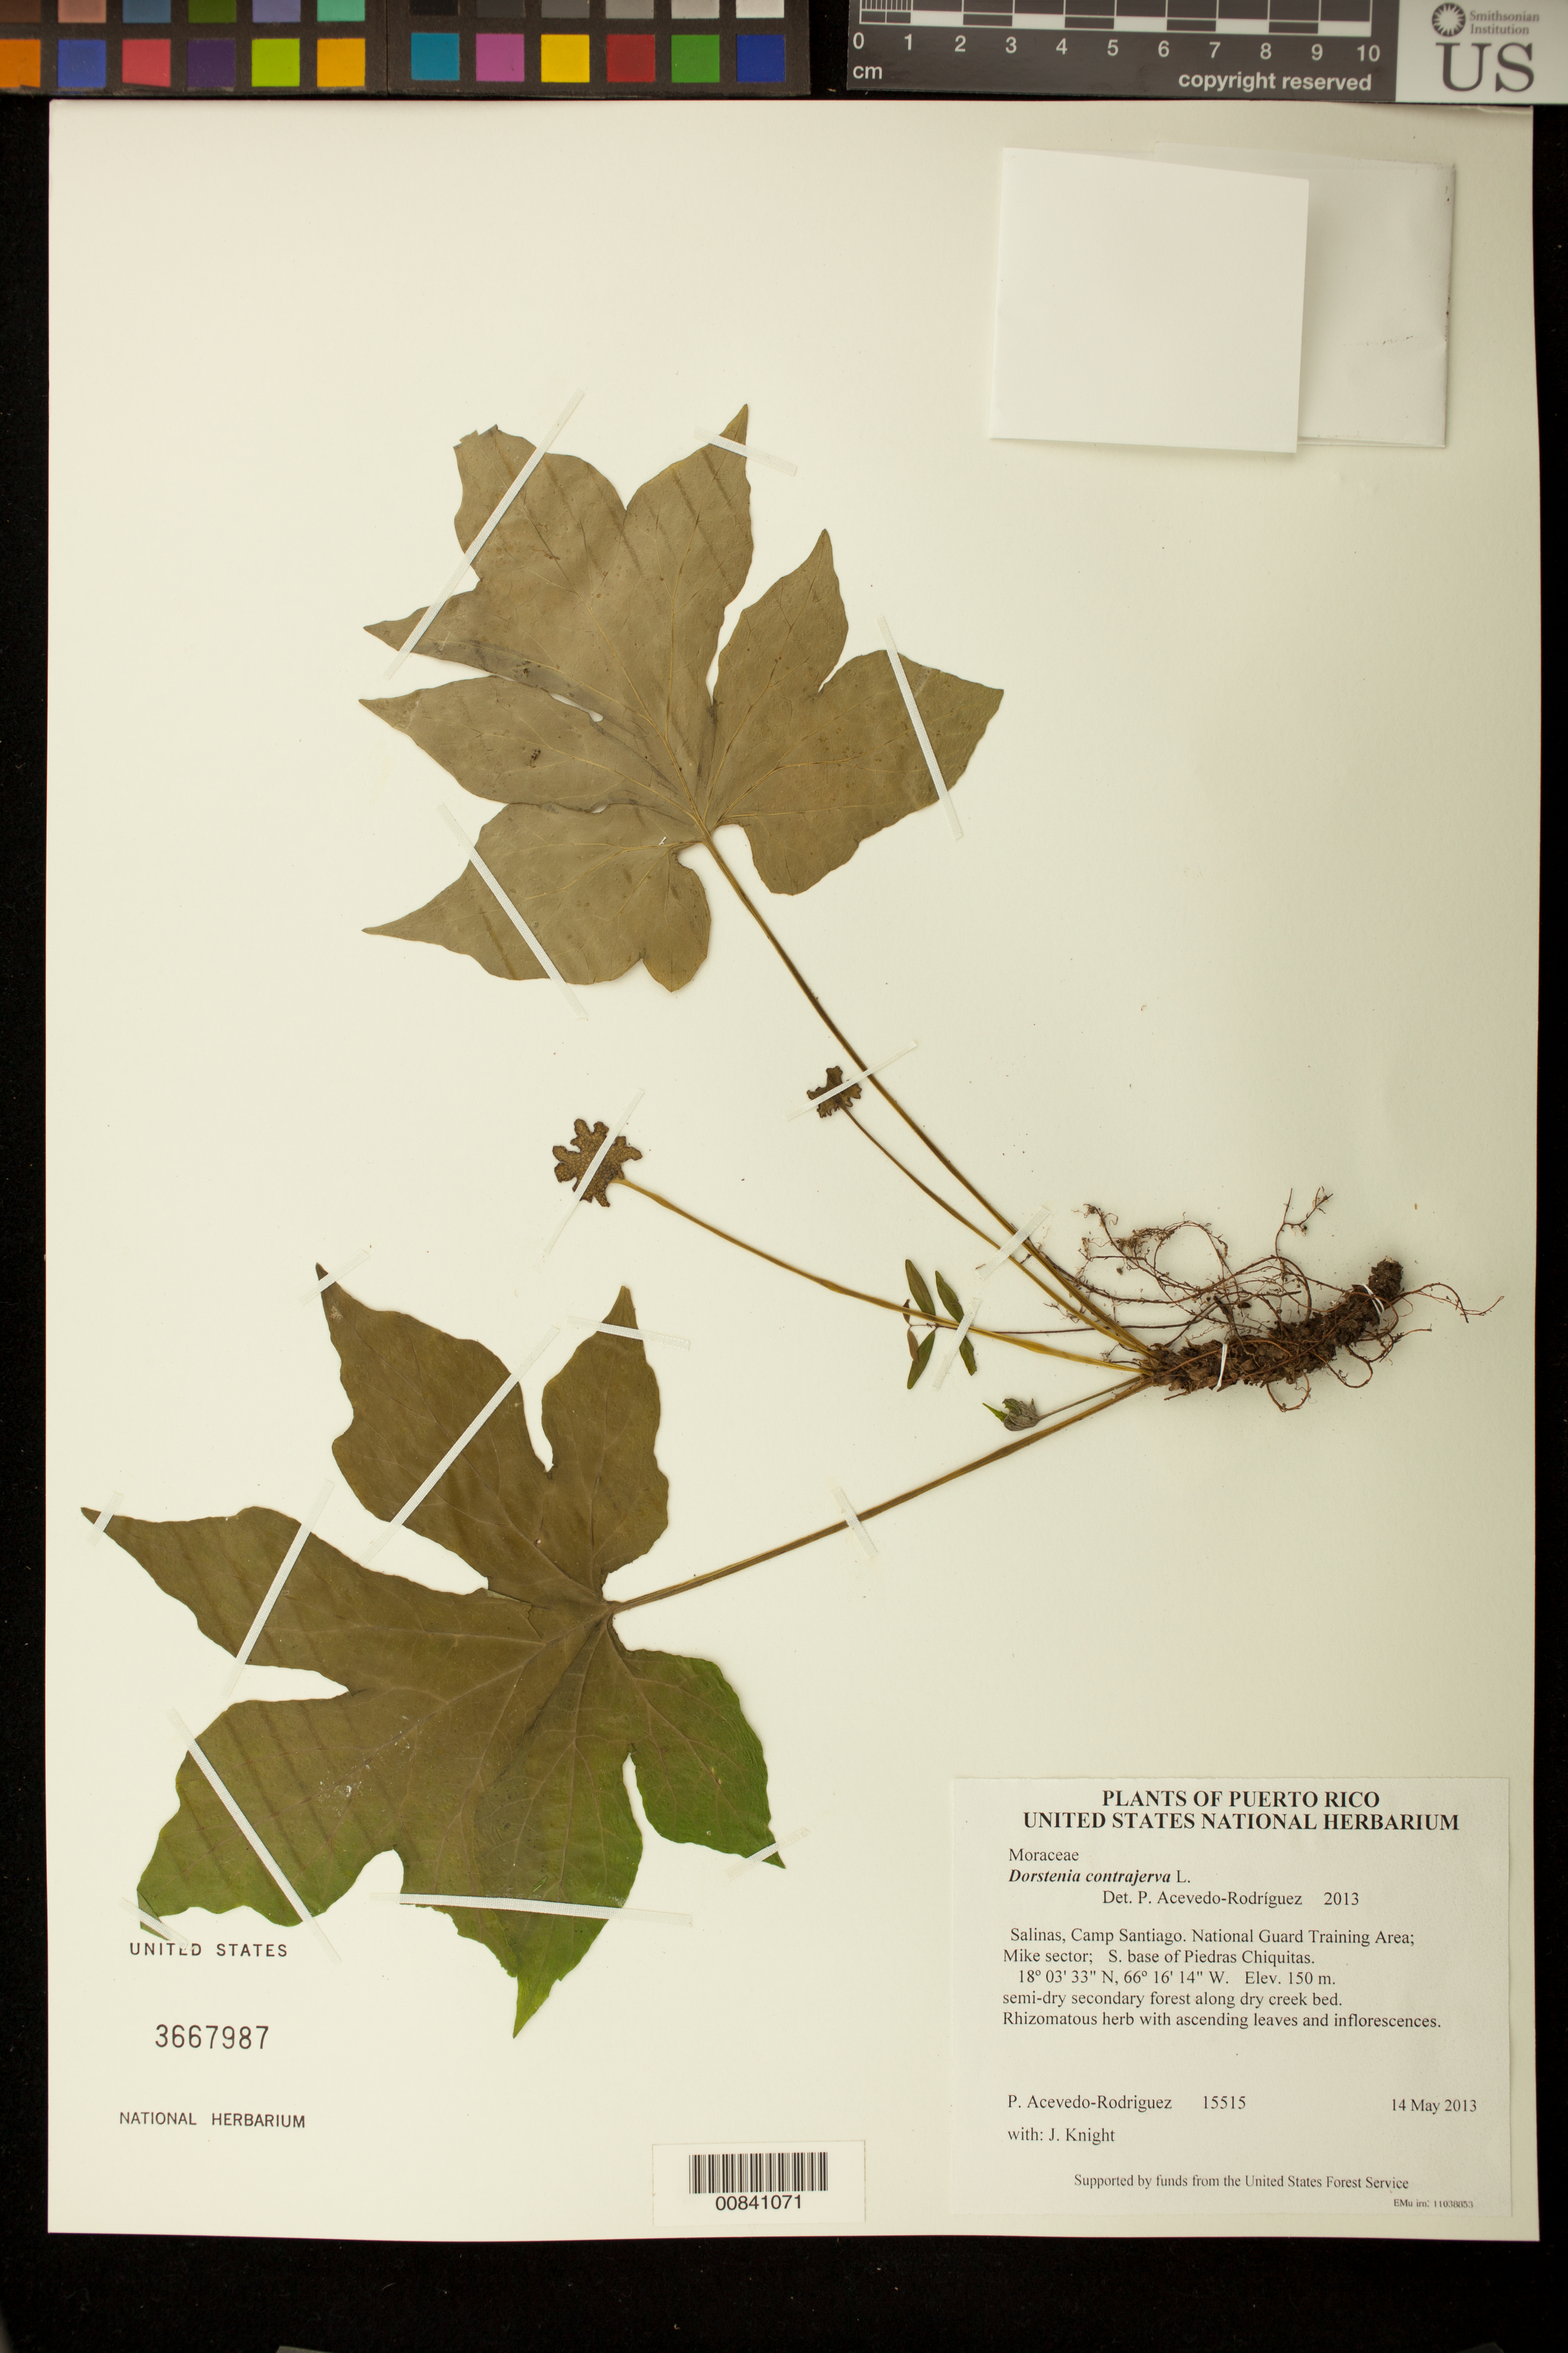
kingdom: Plantae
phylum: Tracheophyta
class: Magnoliopsida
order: Rosales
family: Moraceae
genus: Dorstenia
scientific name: Dorstenia contrajerva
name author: L.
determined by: Acevedo-Rodríguez, P., (BOT), Smithsonian Institution - National Museum of Natural History (UNITED STATES)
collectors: P. Acevedo-Rodr. & J. Knight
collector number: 15515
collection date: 2013-05-14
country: Puerto Rico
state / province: Salinas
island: Puerto Rico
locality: Camp Santiago. National Guard Training Area; Mike sector; S. base of Piedras Chiquitas.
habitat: semi-dry secondary forest along dry creek bed.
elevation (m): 150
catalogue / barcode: US 3667987